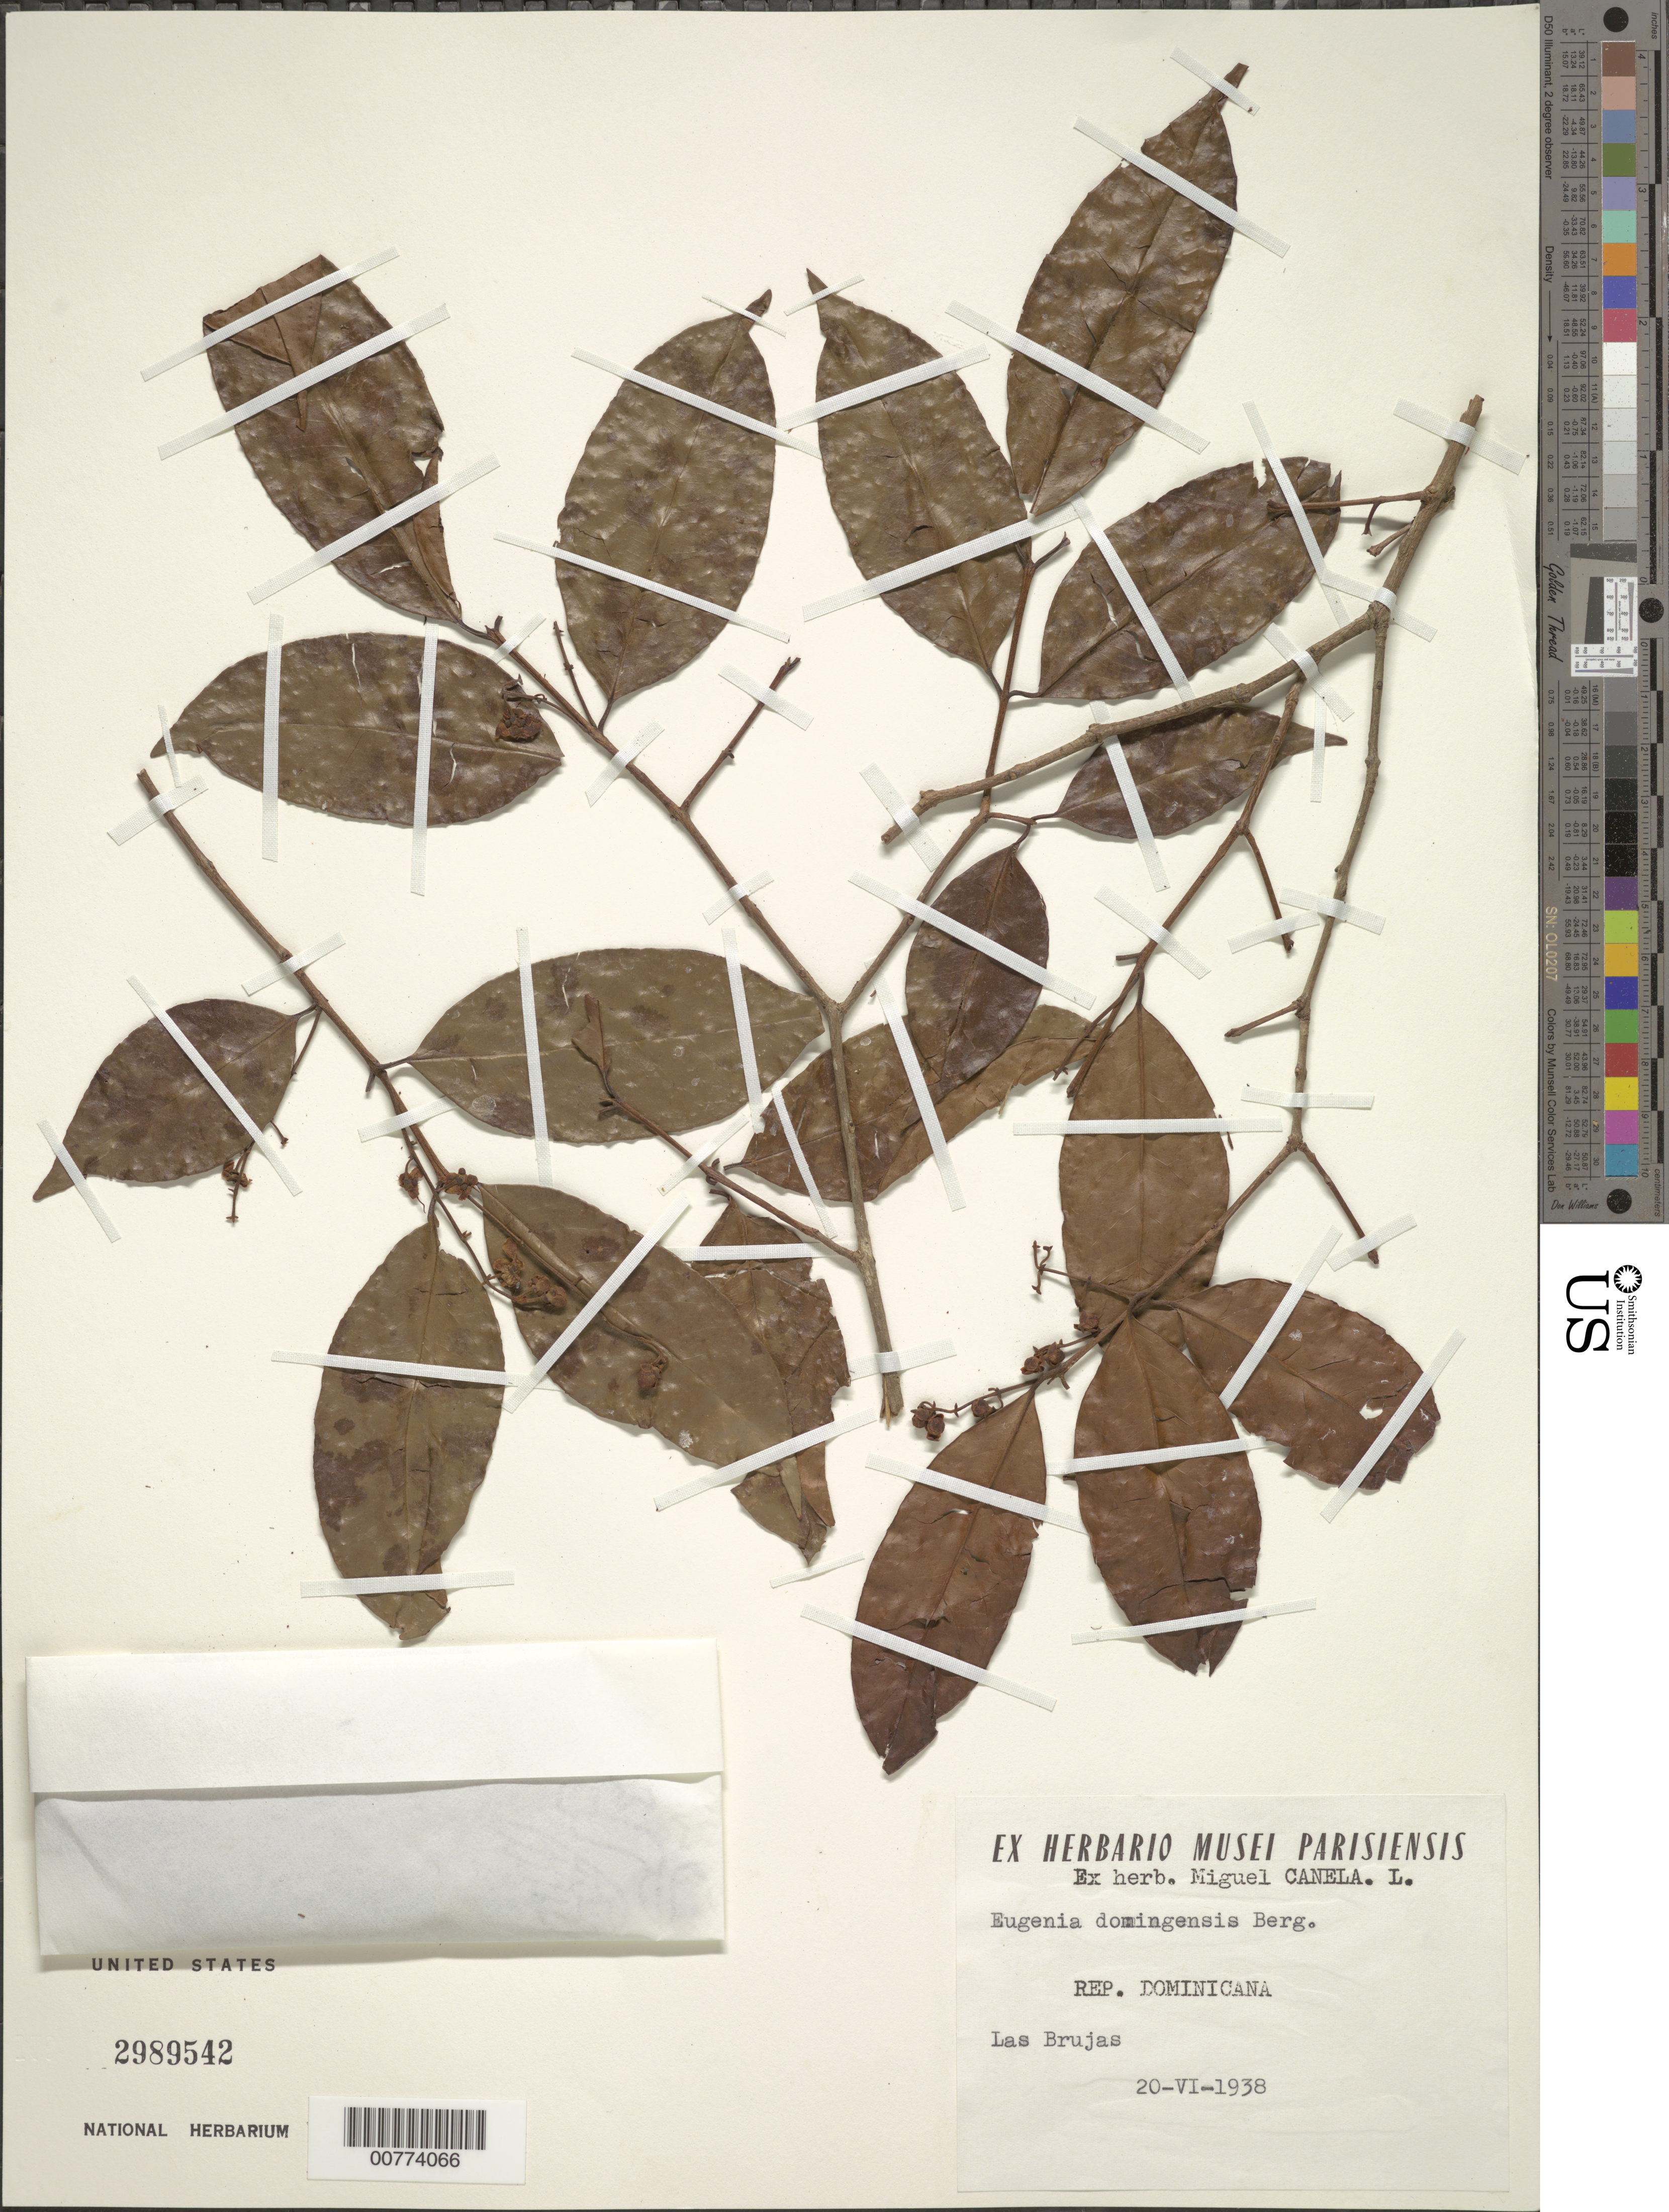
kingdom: Plantae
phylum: Tracheophyta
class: Magnoliopsida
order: Myrtales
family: Myrtaceae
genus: Eugenia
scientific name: Eugenia domingensis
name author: O. Berg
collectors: M. Canela Lazaro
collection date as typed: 20 Jun 1938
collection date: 1938-06-20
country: Dominican Republic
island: Hispaniola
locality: Las Brujas.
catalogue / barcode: US 2989542